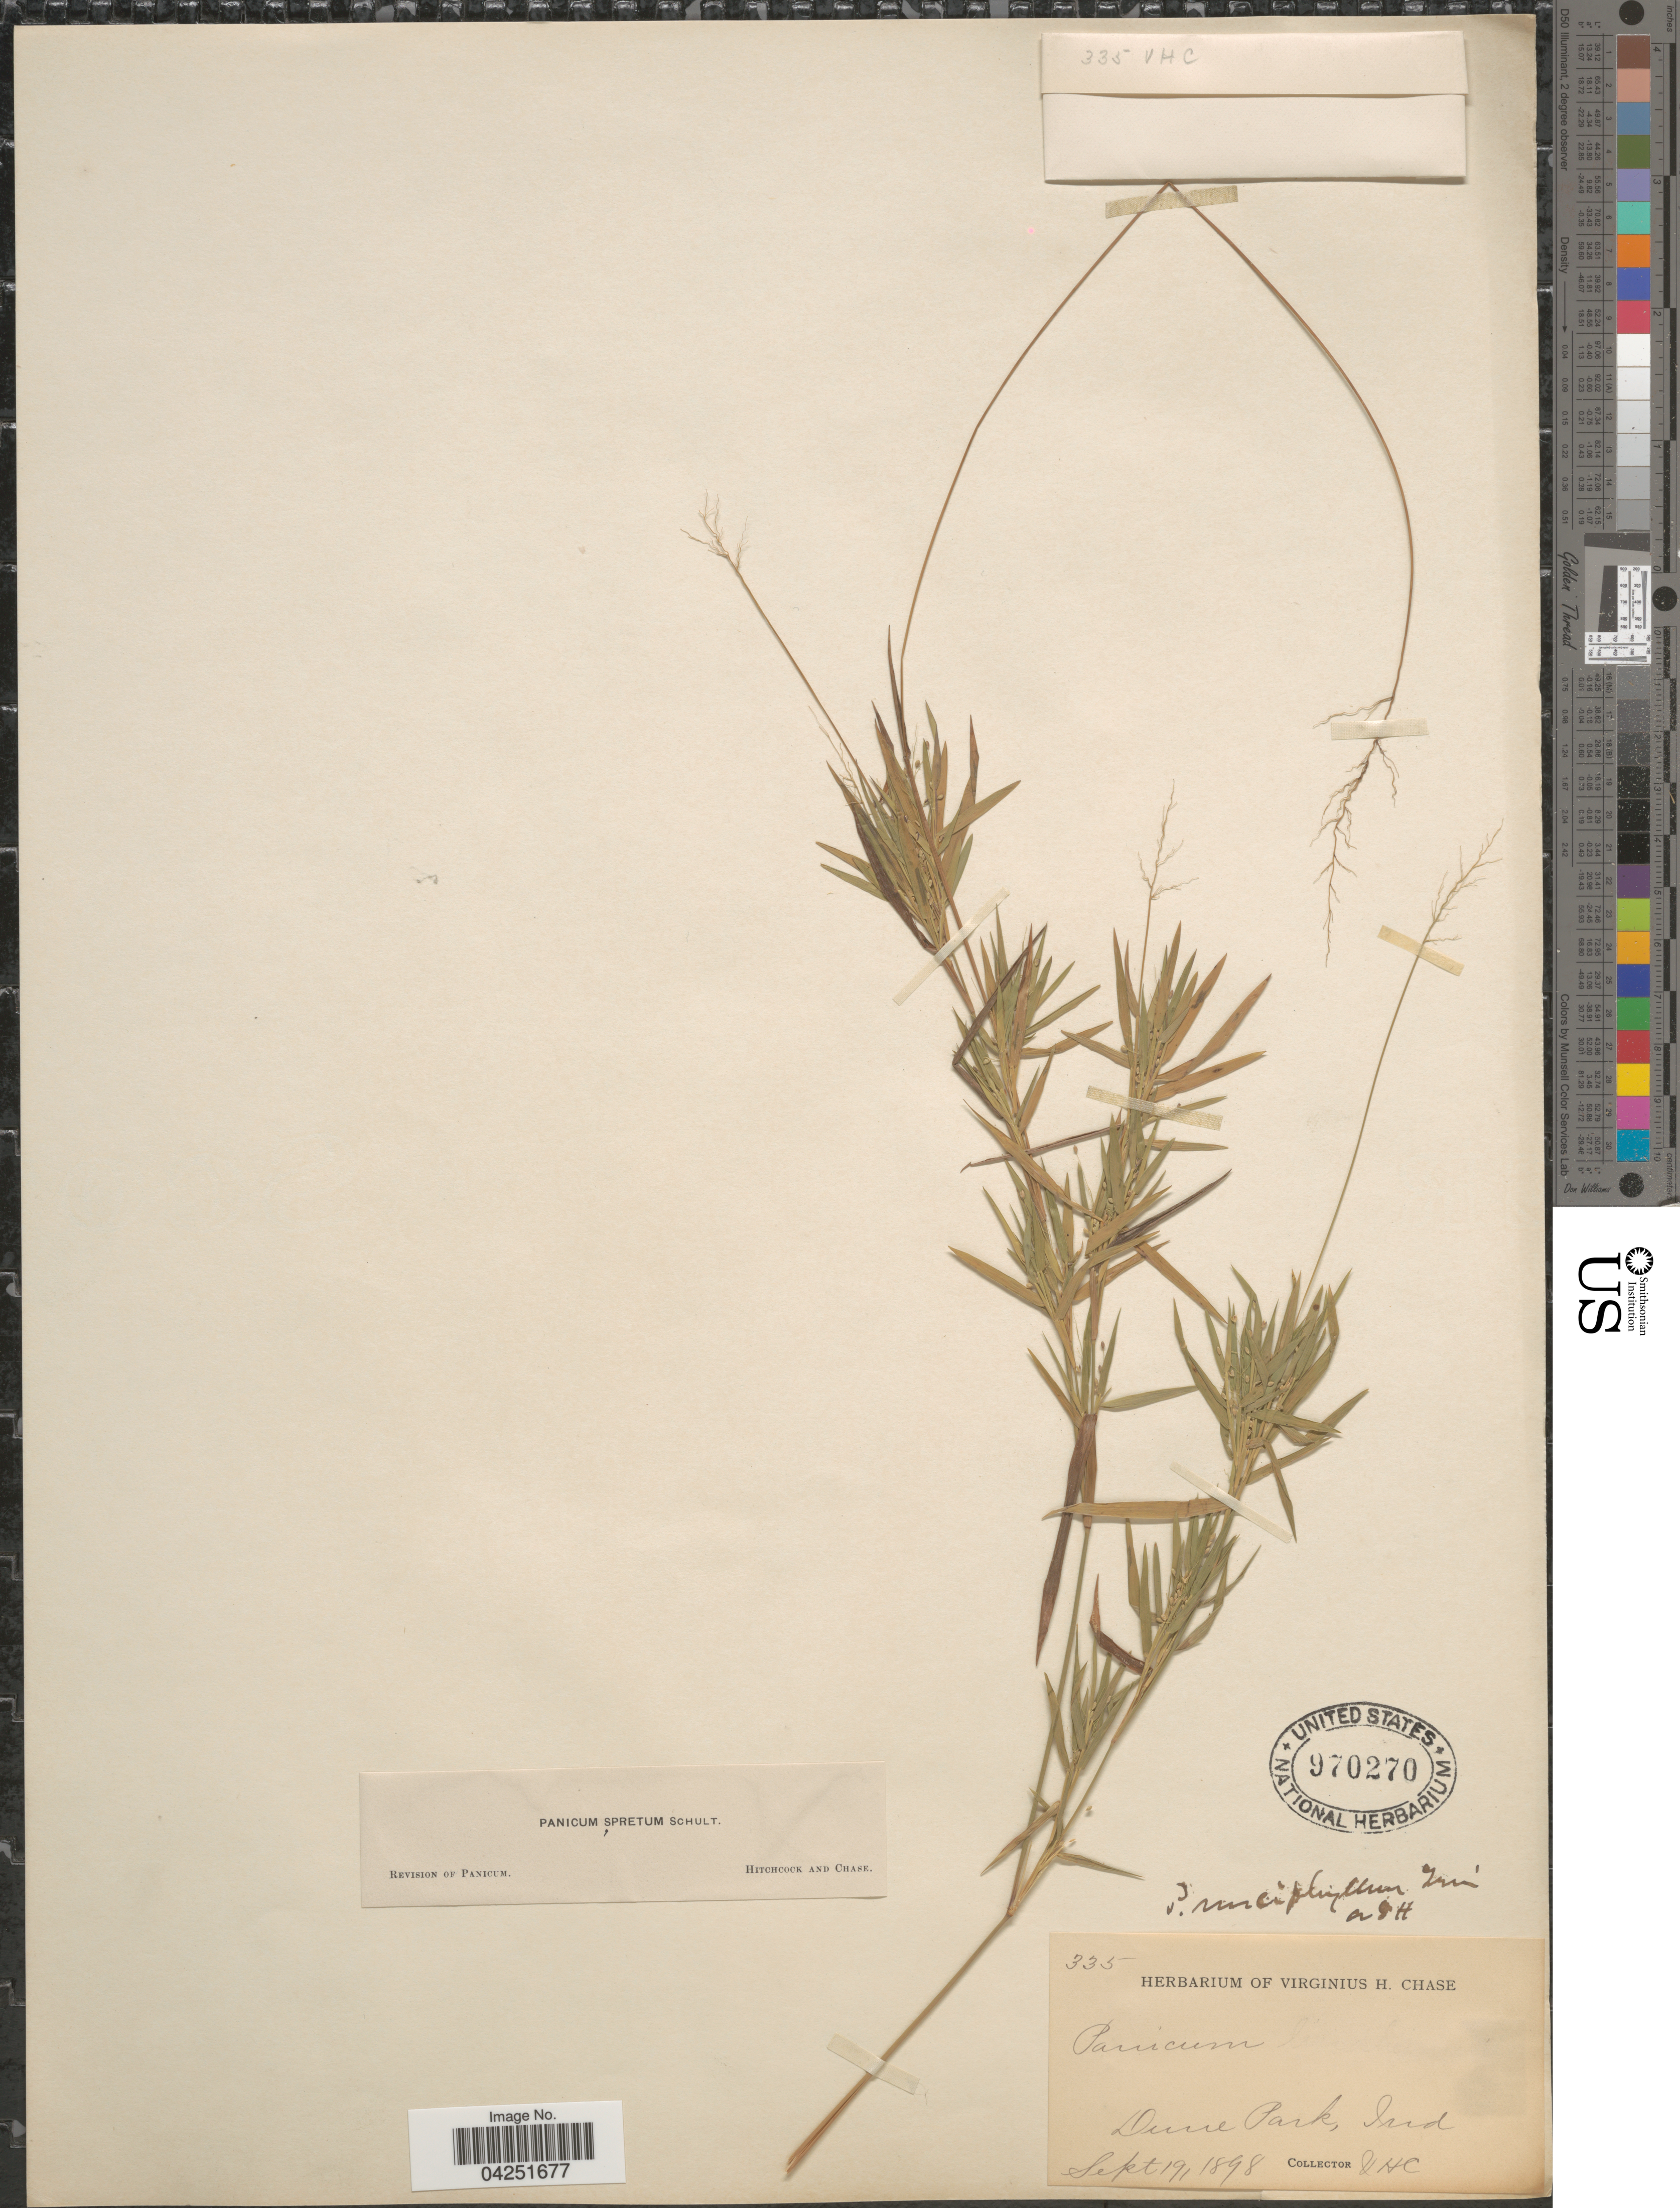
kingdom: Plantae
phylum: Tracheophyta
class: Liliopsida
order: Poales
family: Poaceae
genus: Dichanthelium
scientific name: Dichanthelium acuminatum var. densiflorum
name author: (Rand & Redfield) Gould & C.A. Clark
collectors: V. H. Chase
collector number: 335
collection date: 1898-09-19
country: United States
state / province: Indiana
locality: Dune Park.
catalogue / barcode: US 970270